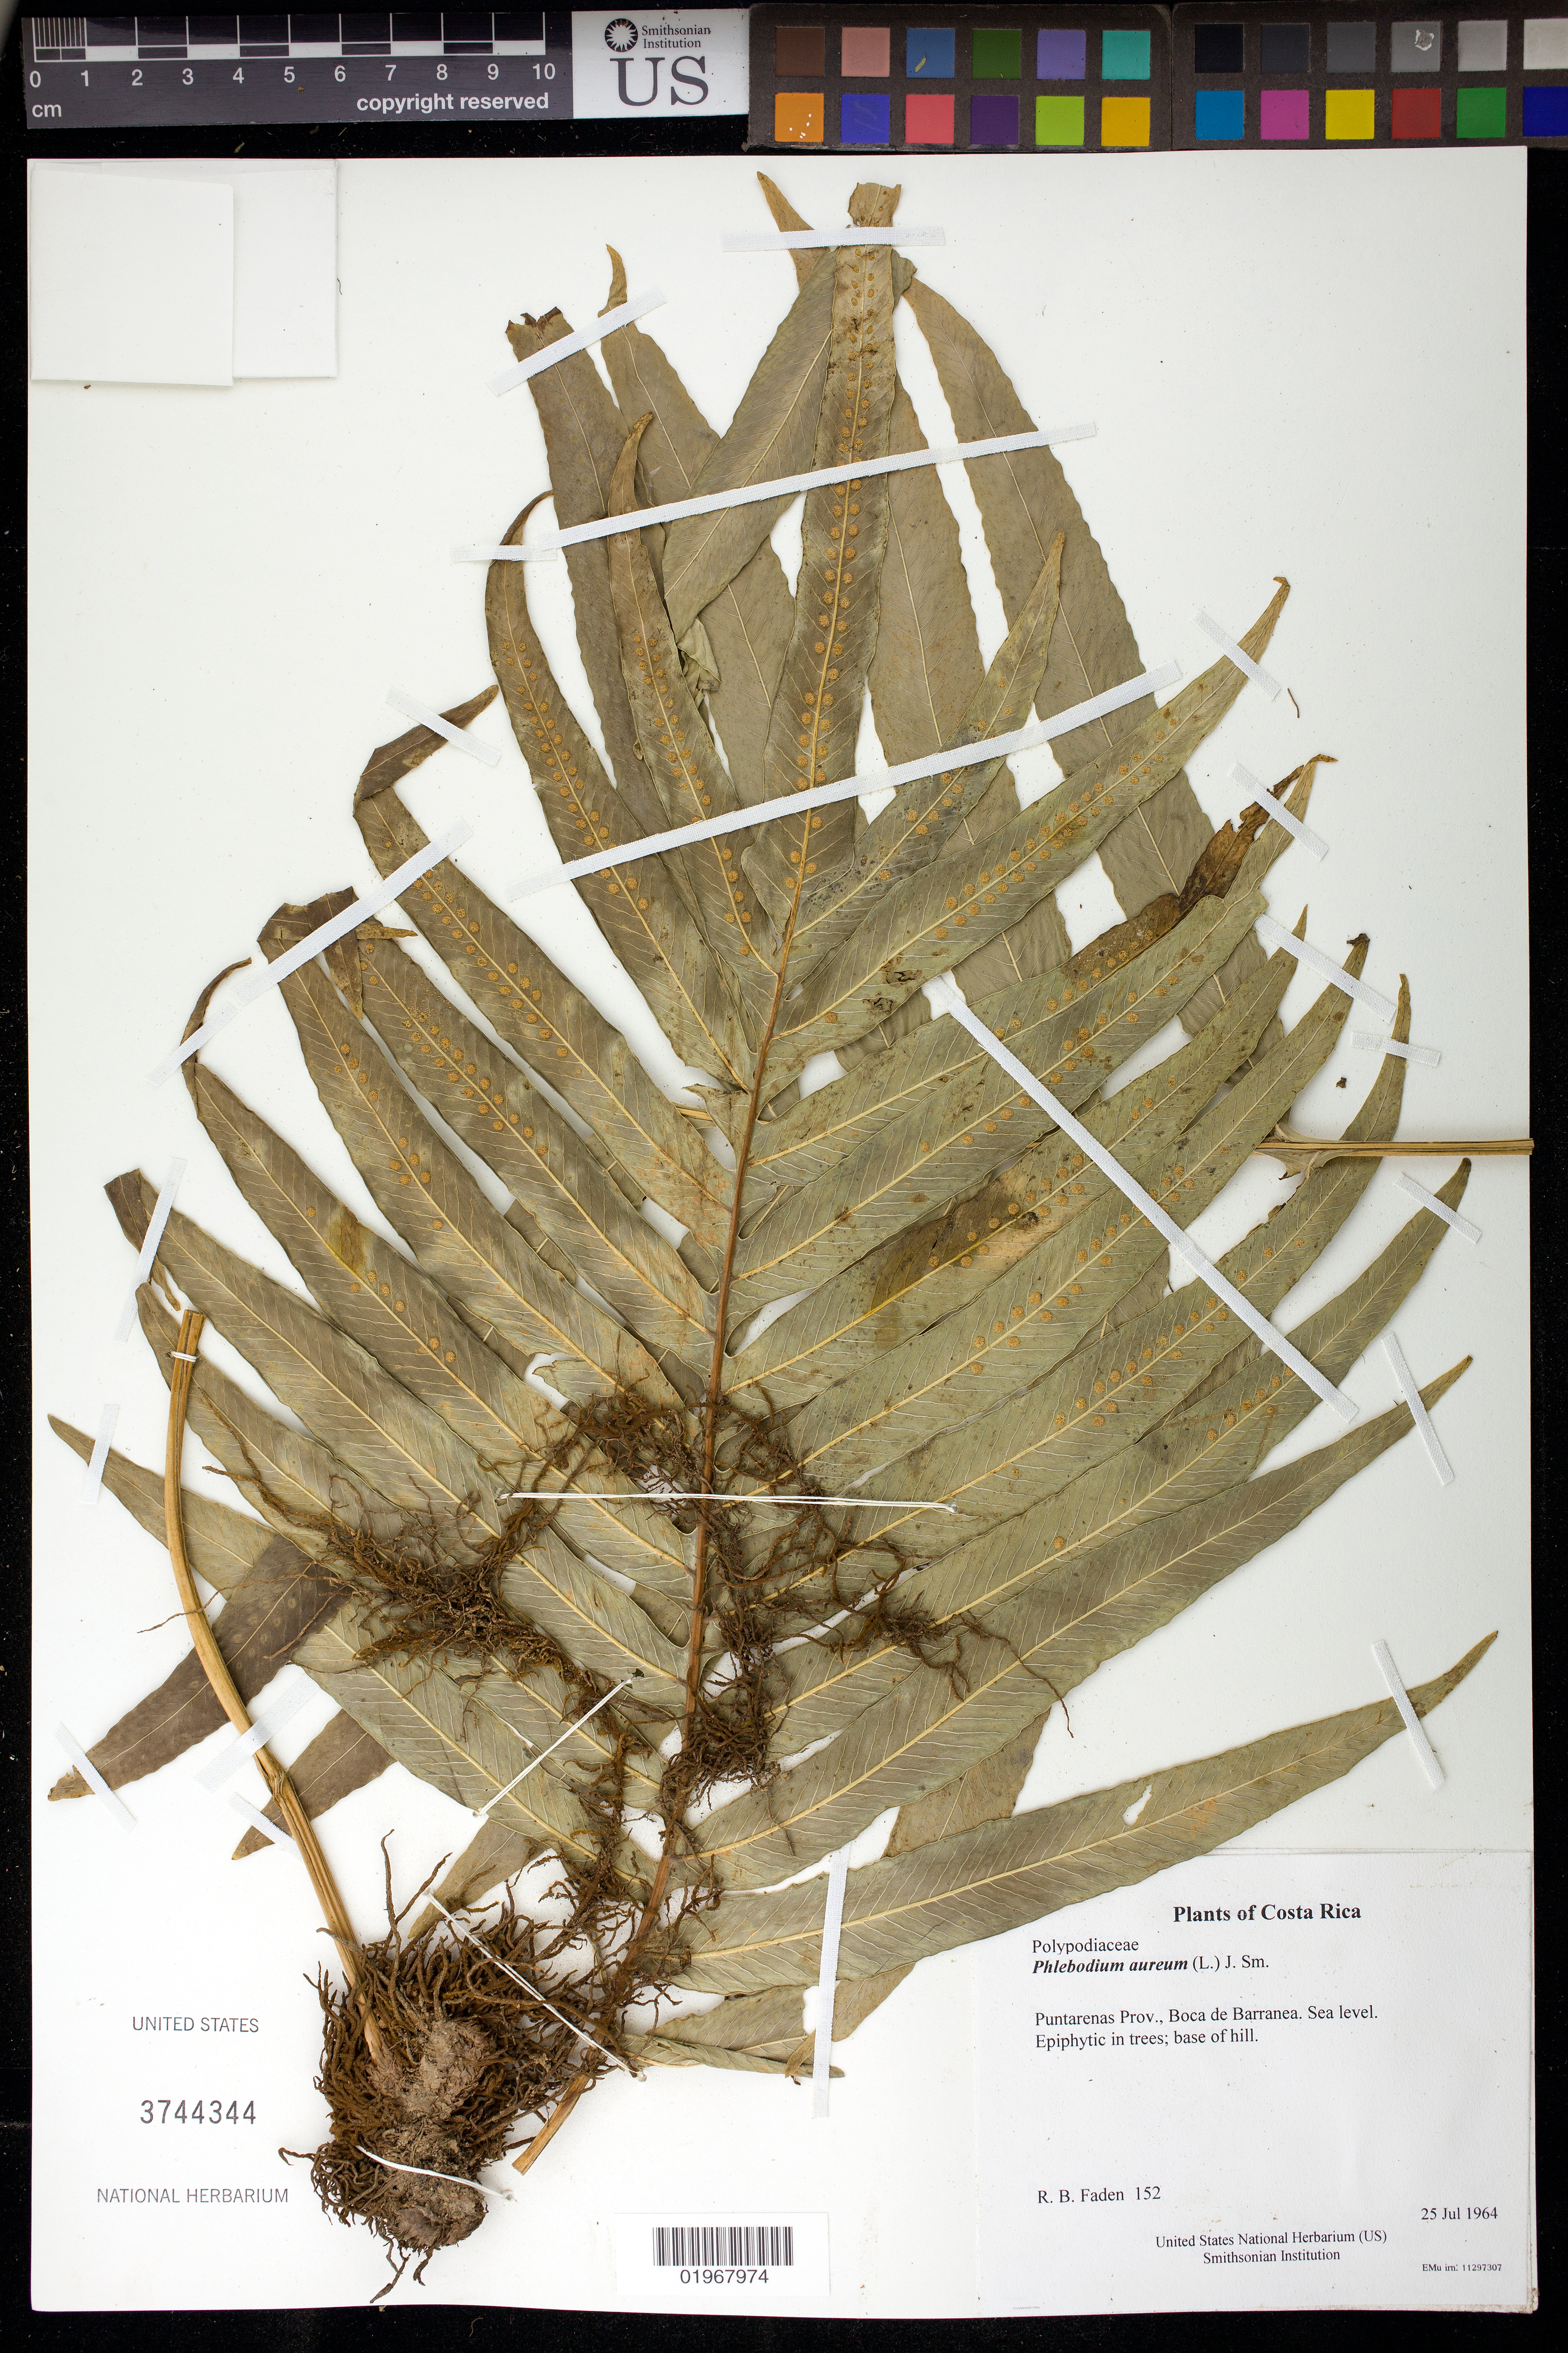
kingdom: Plantae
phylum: Tracheophyta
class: Polypodiopsida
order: Polypodiales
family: Polypodiaceae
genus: Phlebodium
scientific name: Phlebodium pseudoaureum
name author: (Cav.) Lellinger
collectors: R. B. Faden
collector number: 152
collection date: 1964-07-25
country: Costa Rica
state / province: Puntarenas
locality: Boca de Barranea. Sea level.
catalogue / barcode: US 3744344